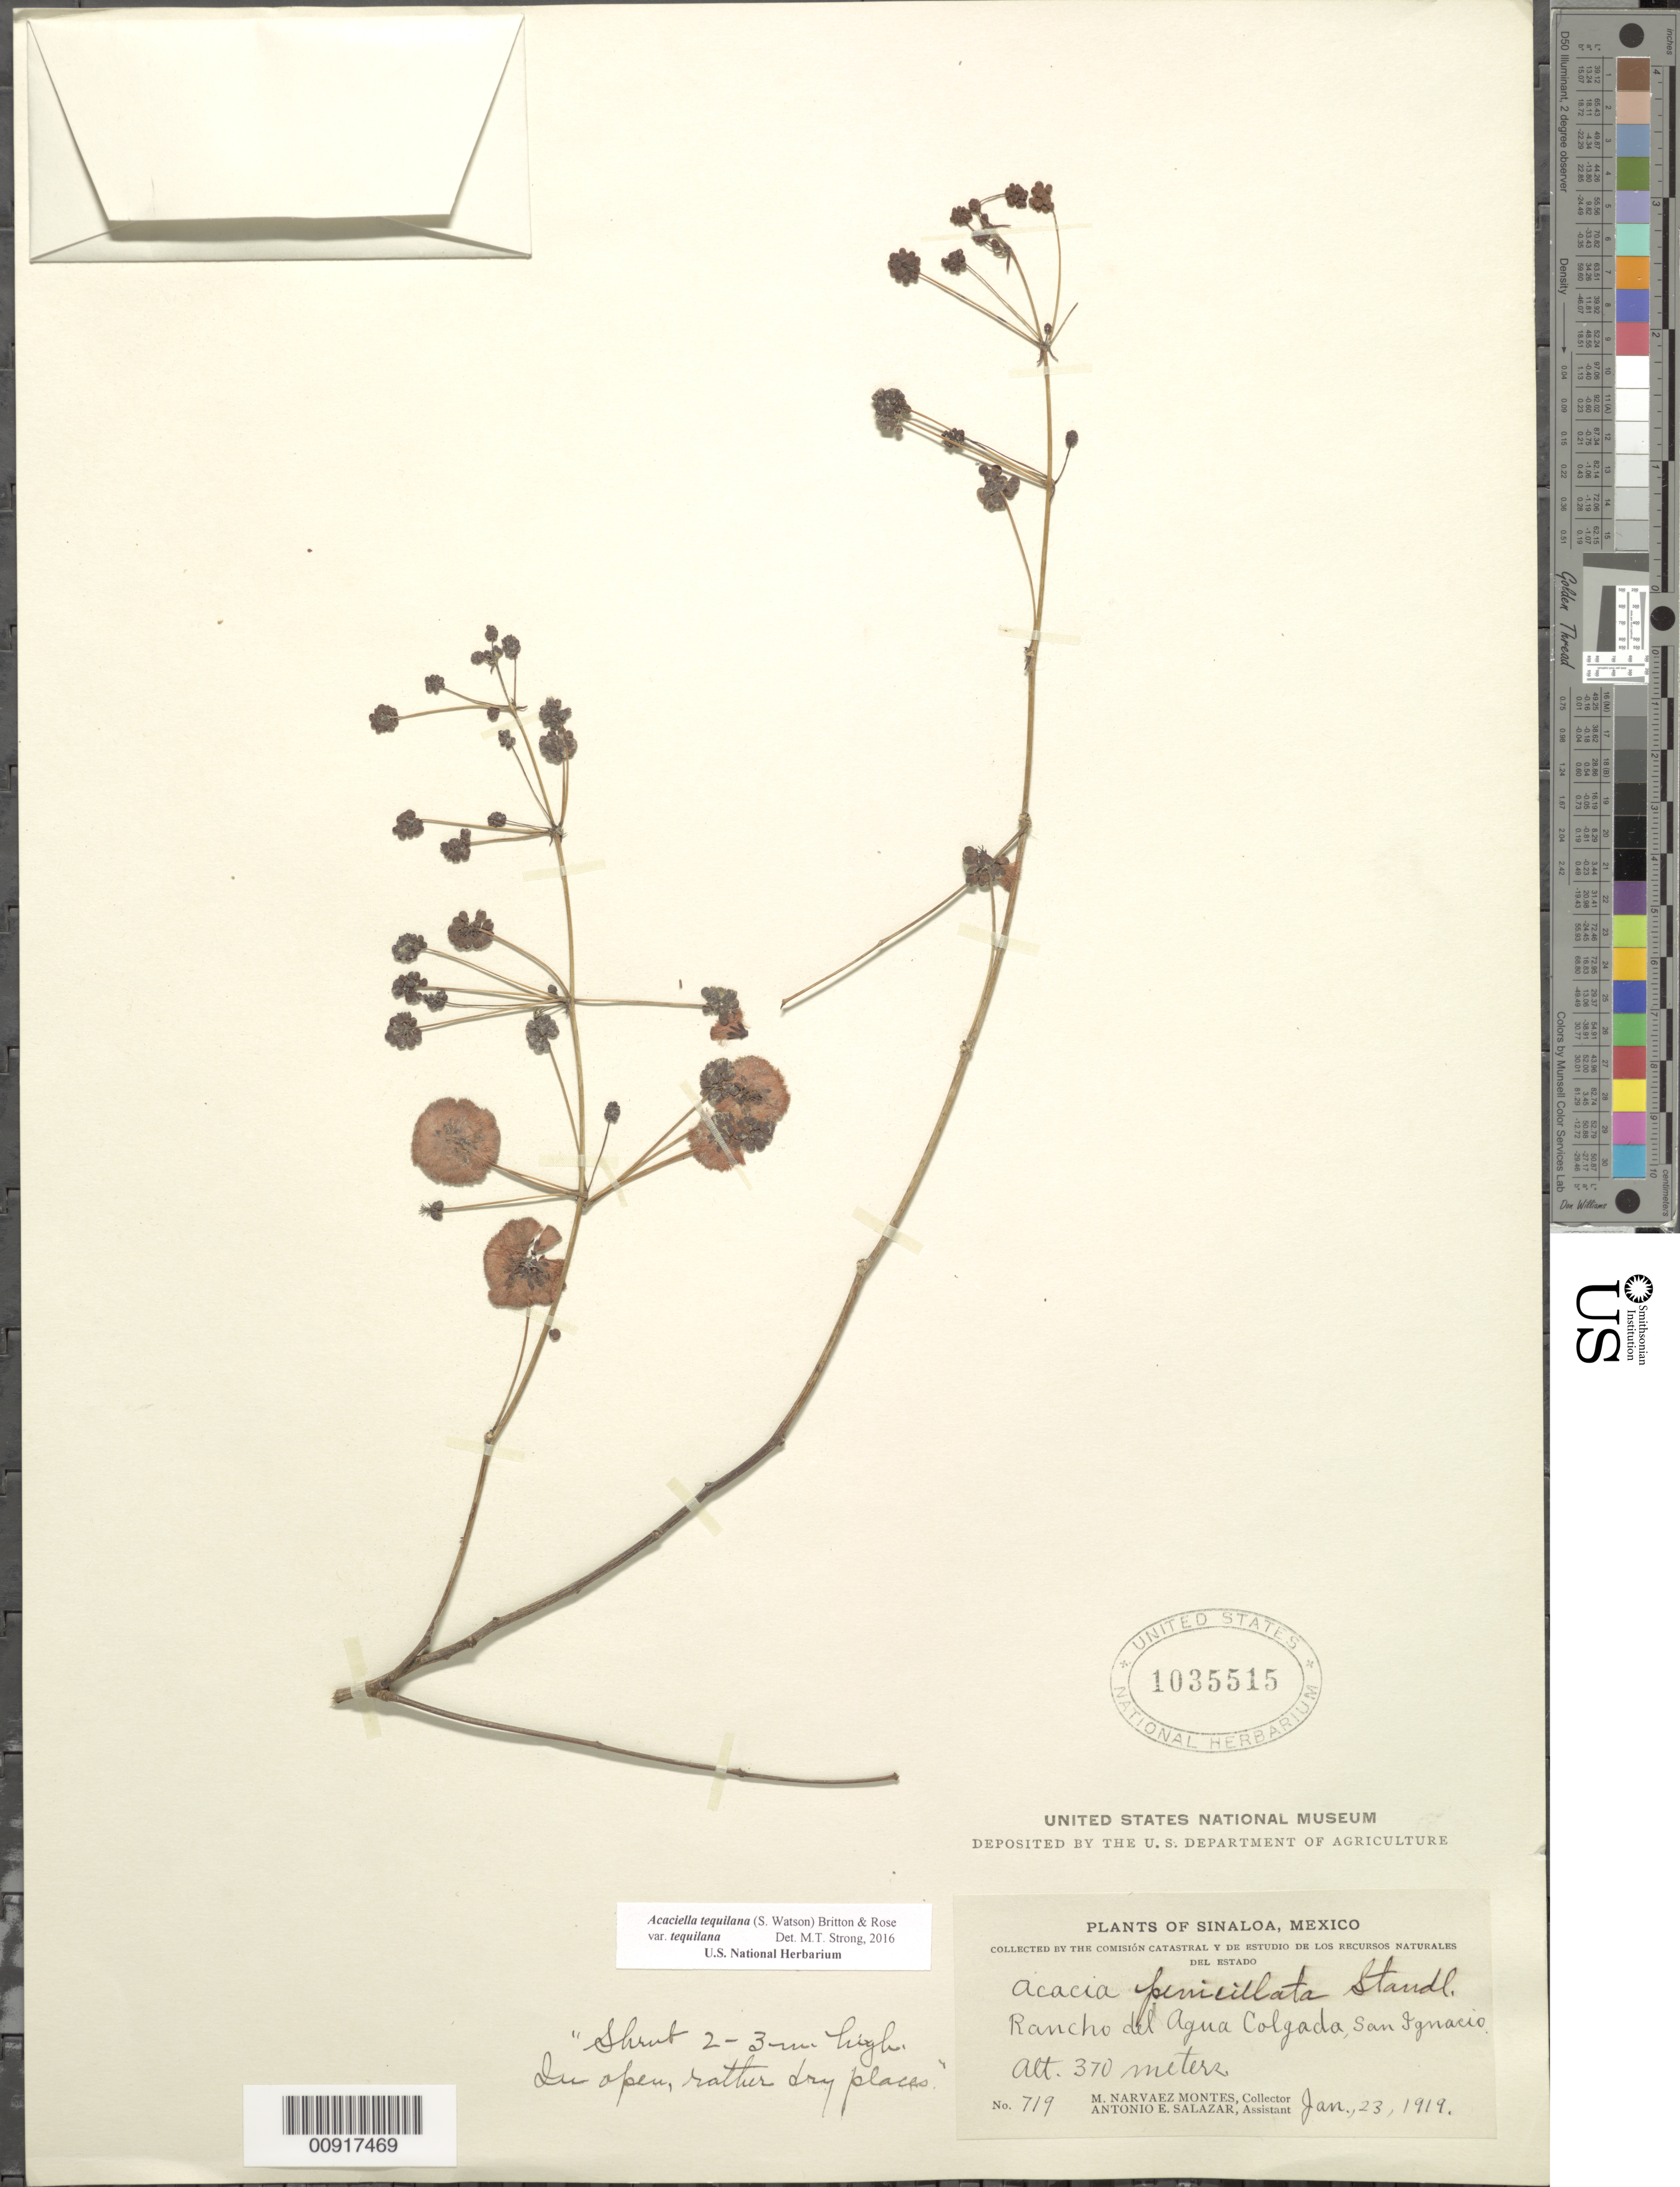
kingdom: Plantae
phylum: Tracheophyta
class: Magnoliopsida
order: Fabales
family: Fabaceae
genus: Acaciella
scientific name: Acaciella tequilana var. tequilana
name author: (S. Watson) Britton & Rose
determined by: Strong, M. T., (US), Smithsonian Institution - National Museum of Natural History (UNITED STATES)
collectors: M. Narvaez-Montes & A. E. Salazar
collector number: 719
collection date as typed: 23 Jan 1919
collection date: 1919-01-23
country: Mexico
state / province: Sinaloa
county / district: San Ignacio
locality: Rancho del Agua Colgada, San Ignacio, Sinaloa.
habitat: In open, rather dry places.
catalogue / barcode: US 1035515